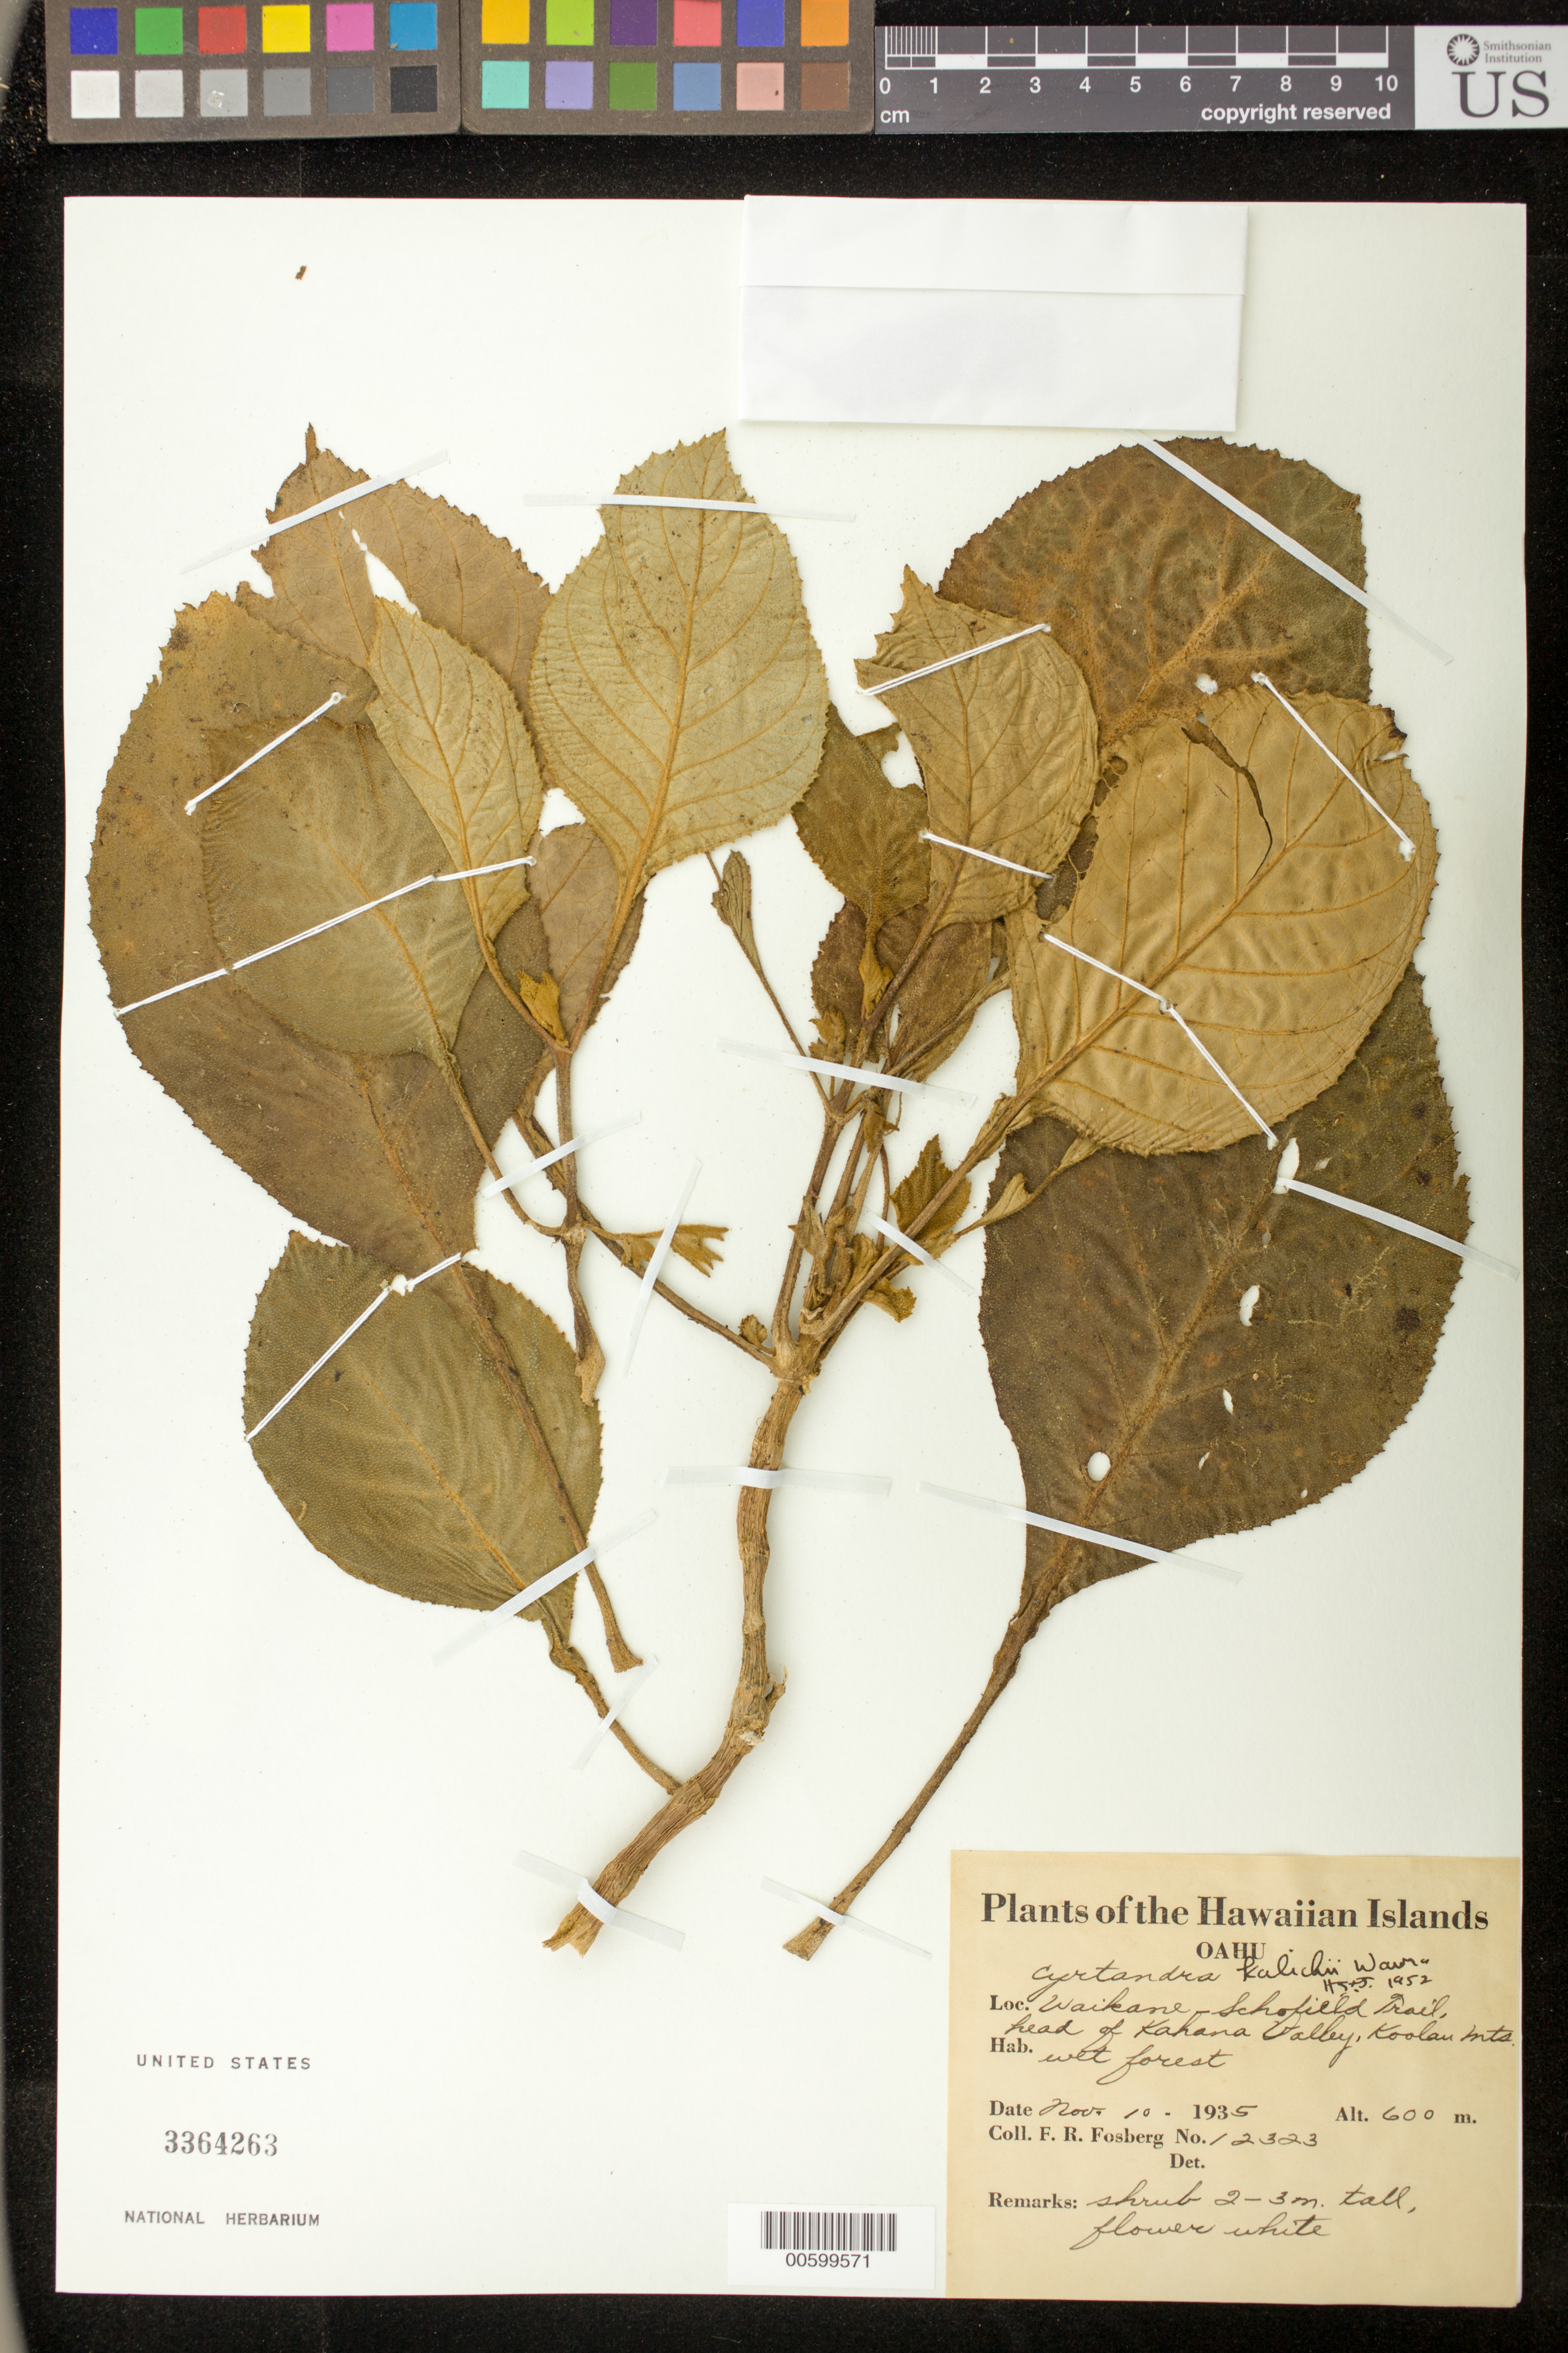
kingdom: Plantae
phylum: Tracheophyta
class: Magnoliopsida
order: Lamiales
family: Gesneriaceae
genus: Cyrtandra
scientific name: Cyrtandra kalichii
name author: Wawra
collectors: F. R. Fosberg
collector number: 12323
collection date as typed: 10 Nov 1935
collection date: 1935-11-10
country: United States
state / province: Hawaii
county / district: Honolulu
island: Oahu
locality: Waikane-Schofield Trail, head of Kahana Valley, Koolau Mts.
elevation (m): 600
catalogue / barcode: US 3364263